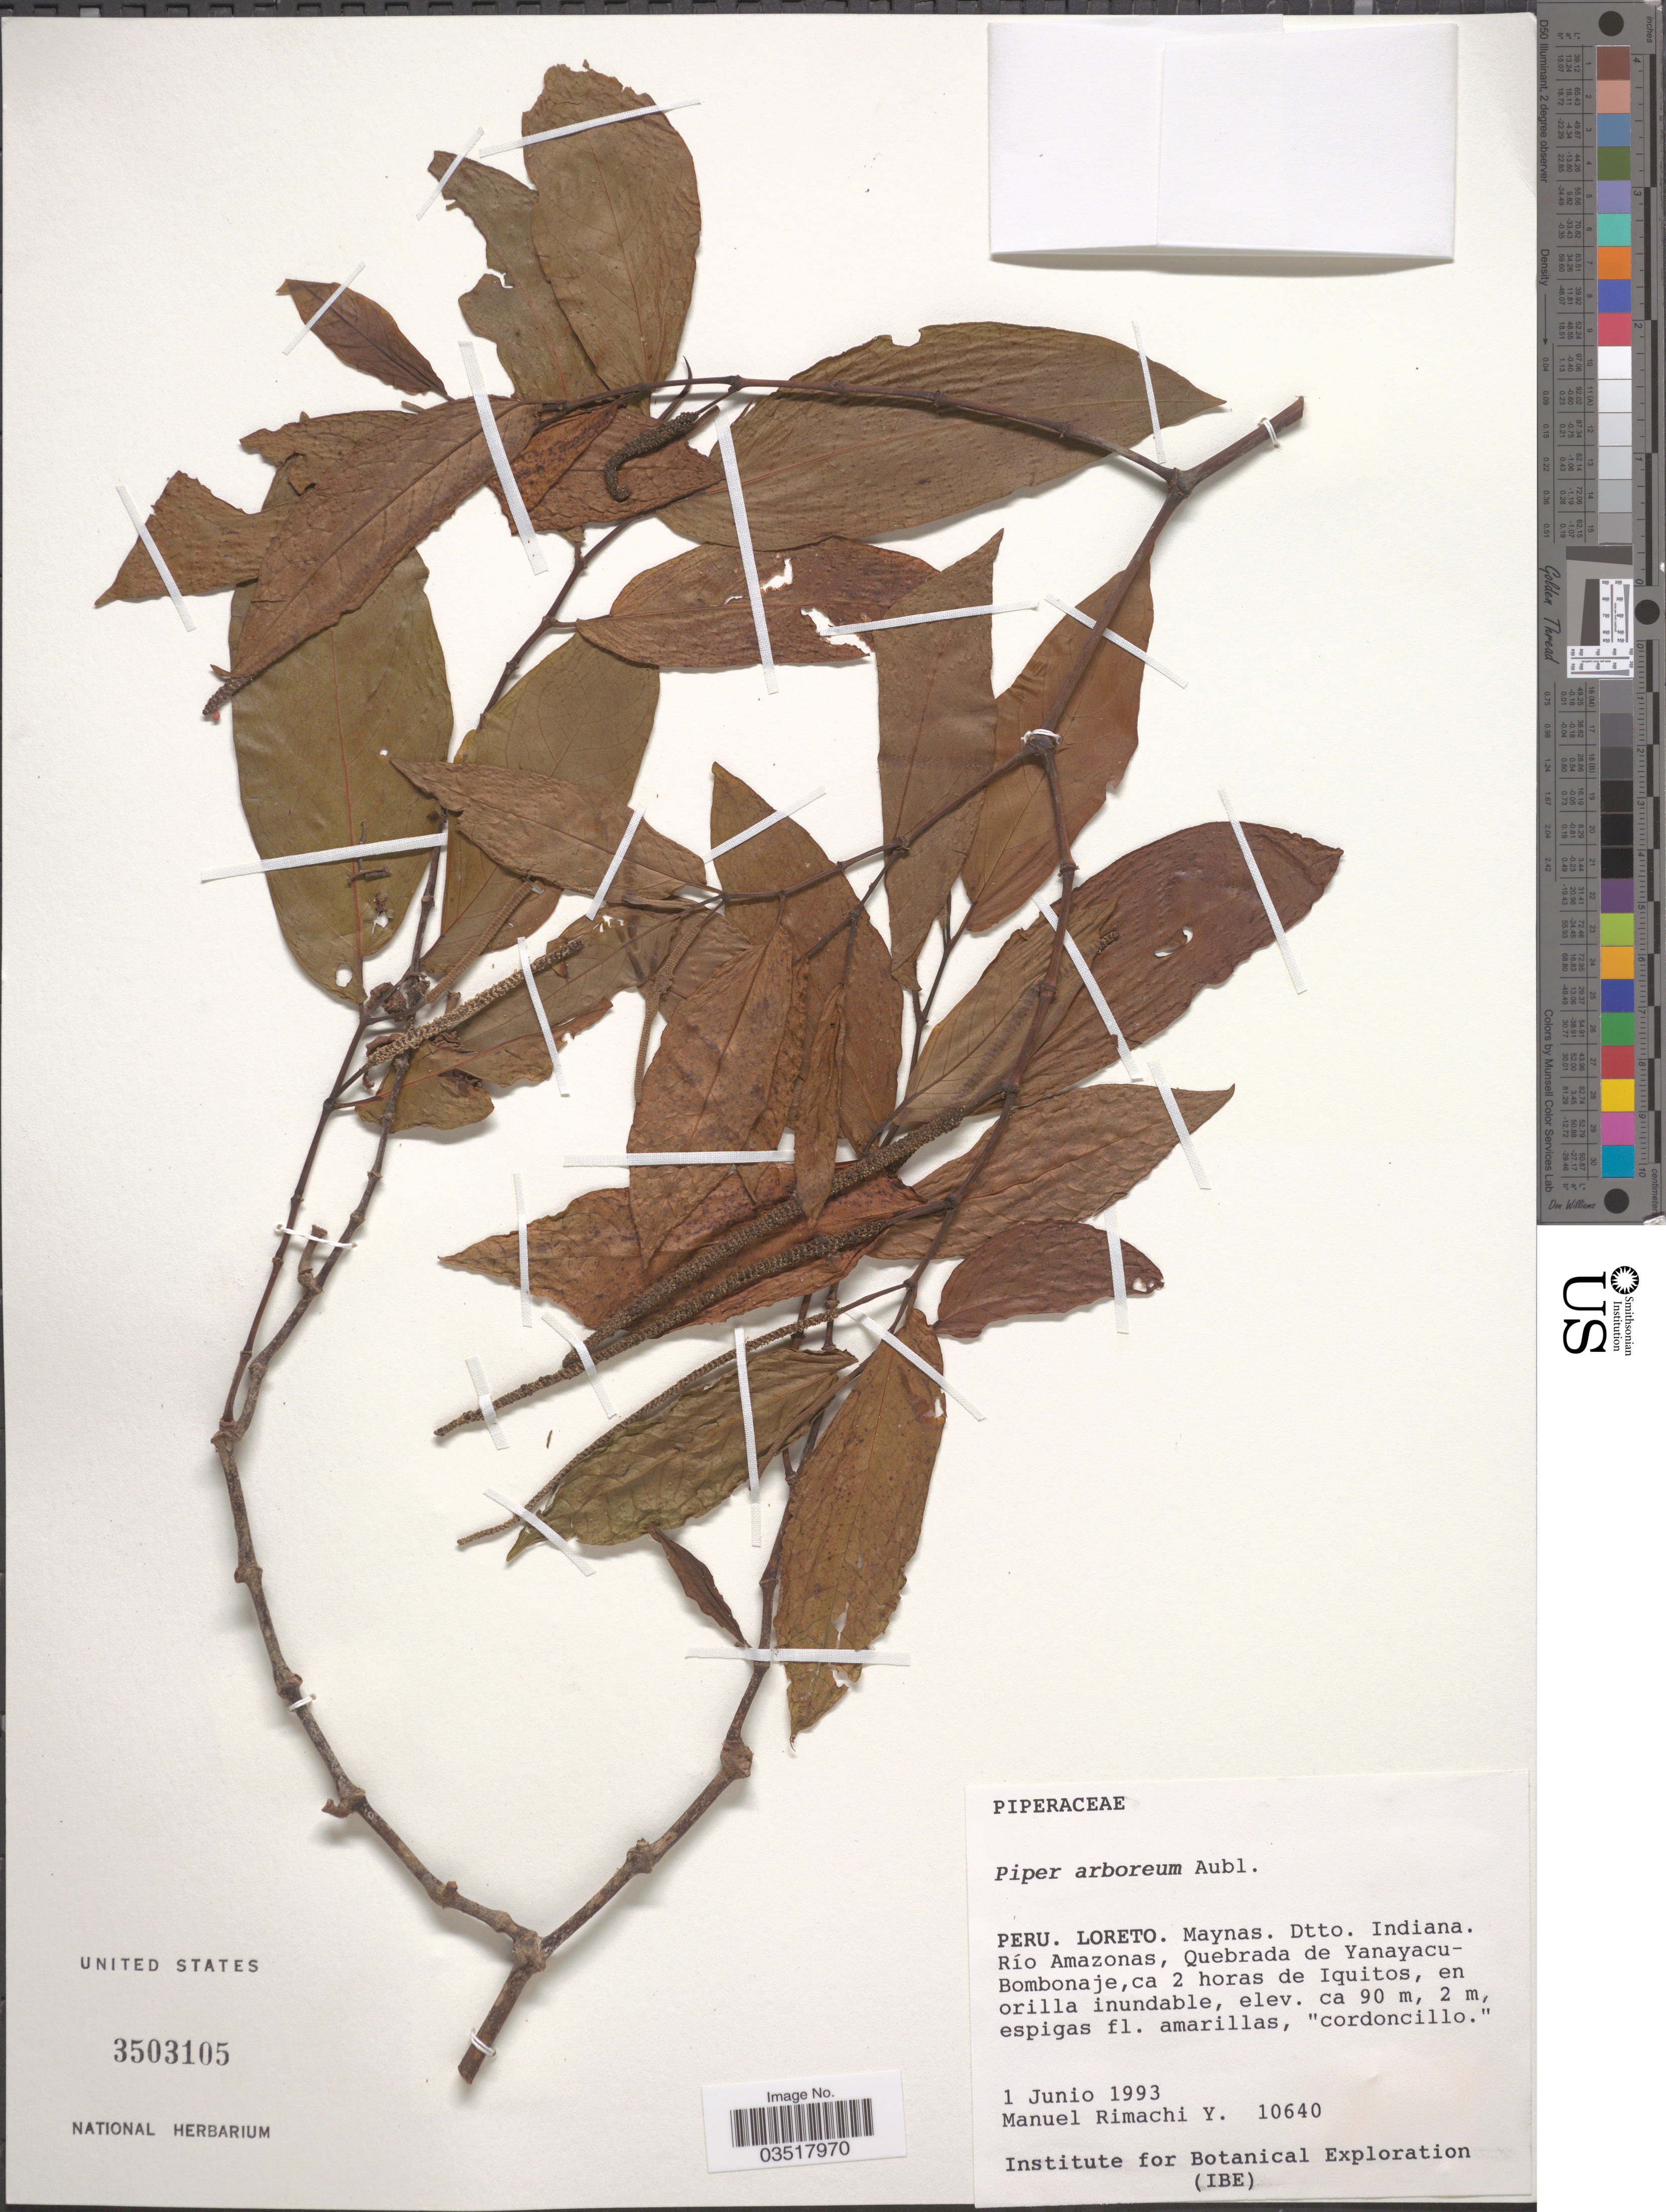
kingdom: Plantae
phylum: Tracheophyta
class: Magnoliopsida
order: Piperales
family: Piperaceae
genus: Piper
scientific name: Piper arboreum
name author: Aubl.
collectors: M. Rimachi Y.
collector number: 10640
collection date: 1993-06-01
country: Peru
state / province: Loreto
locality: Maynas. Dtto. Indiana. Río Amazonas, Quebrada de Yanayacu-Bombonaje, ca 2 horas de Iquitos.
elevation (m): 90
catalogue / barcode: US 3503105